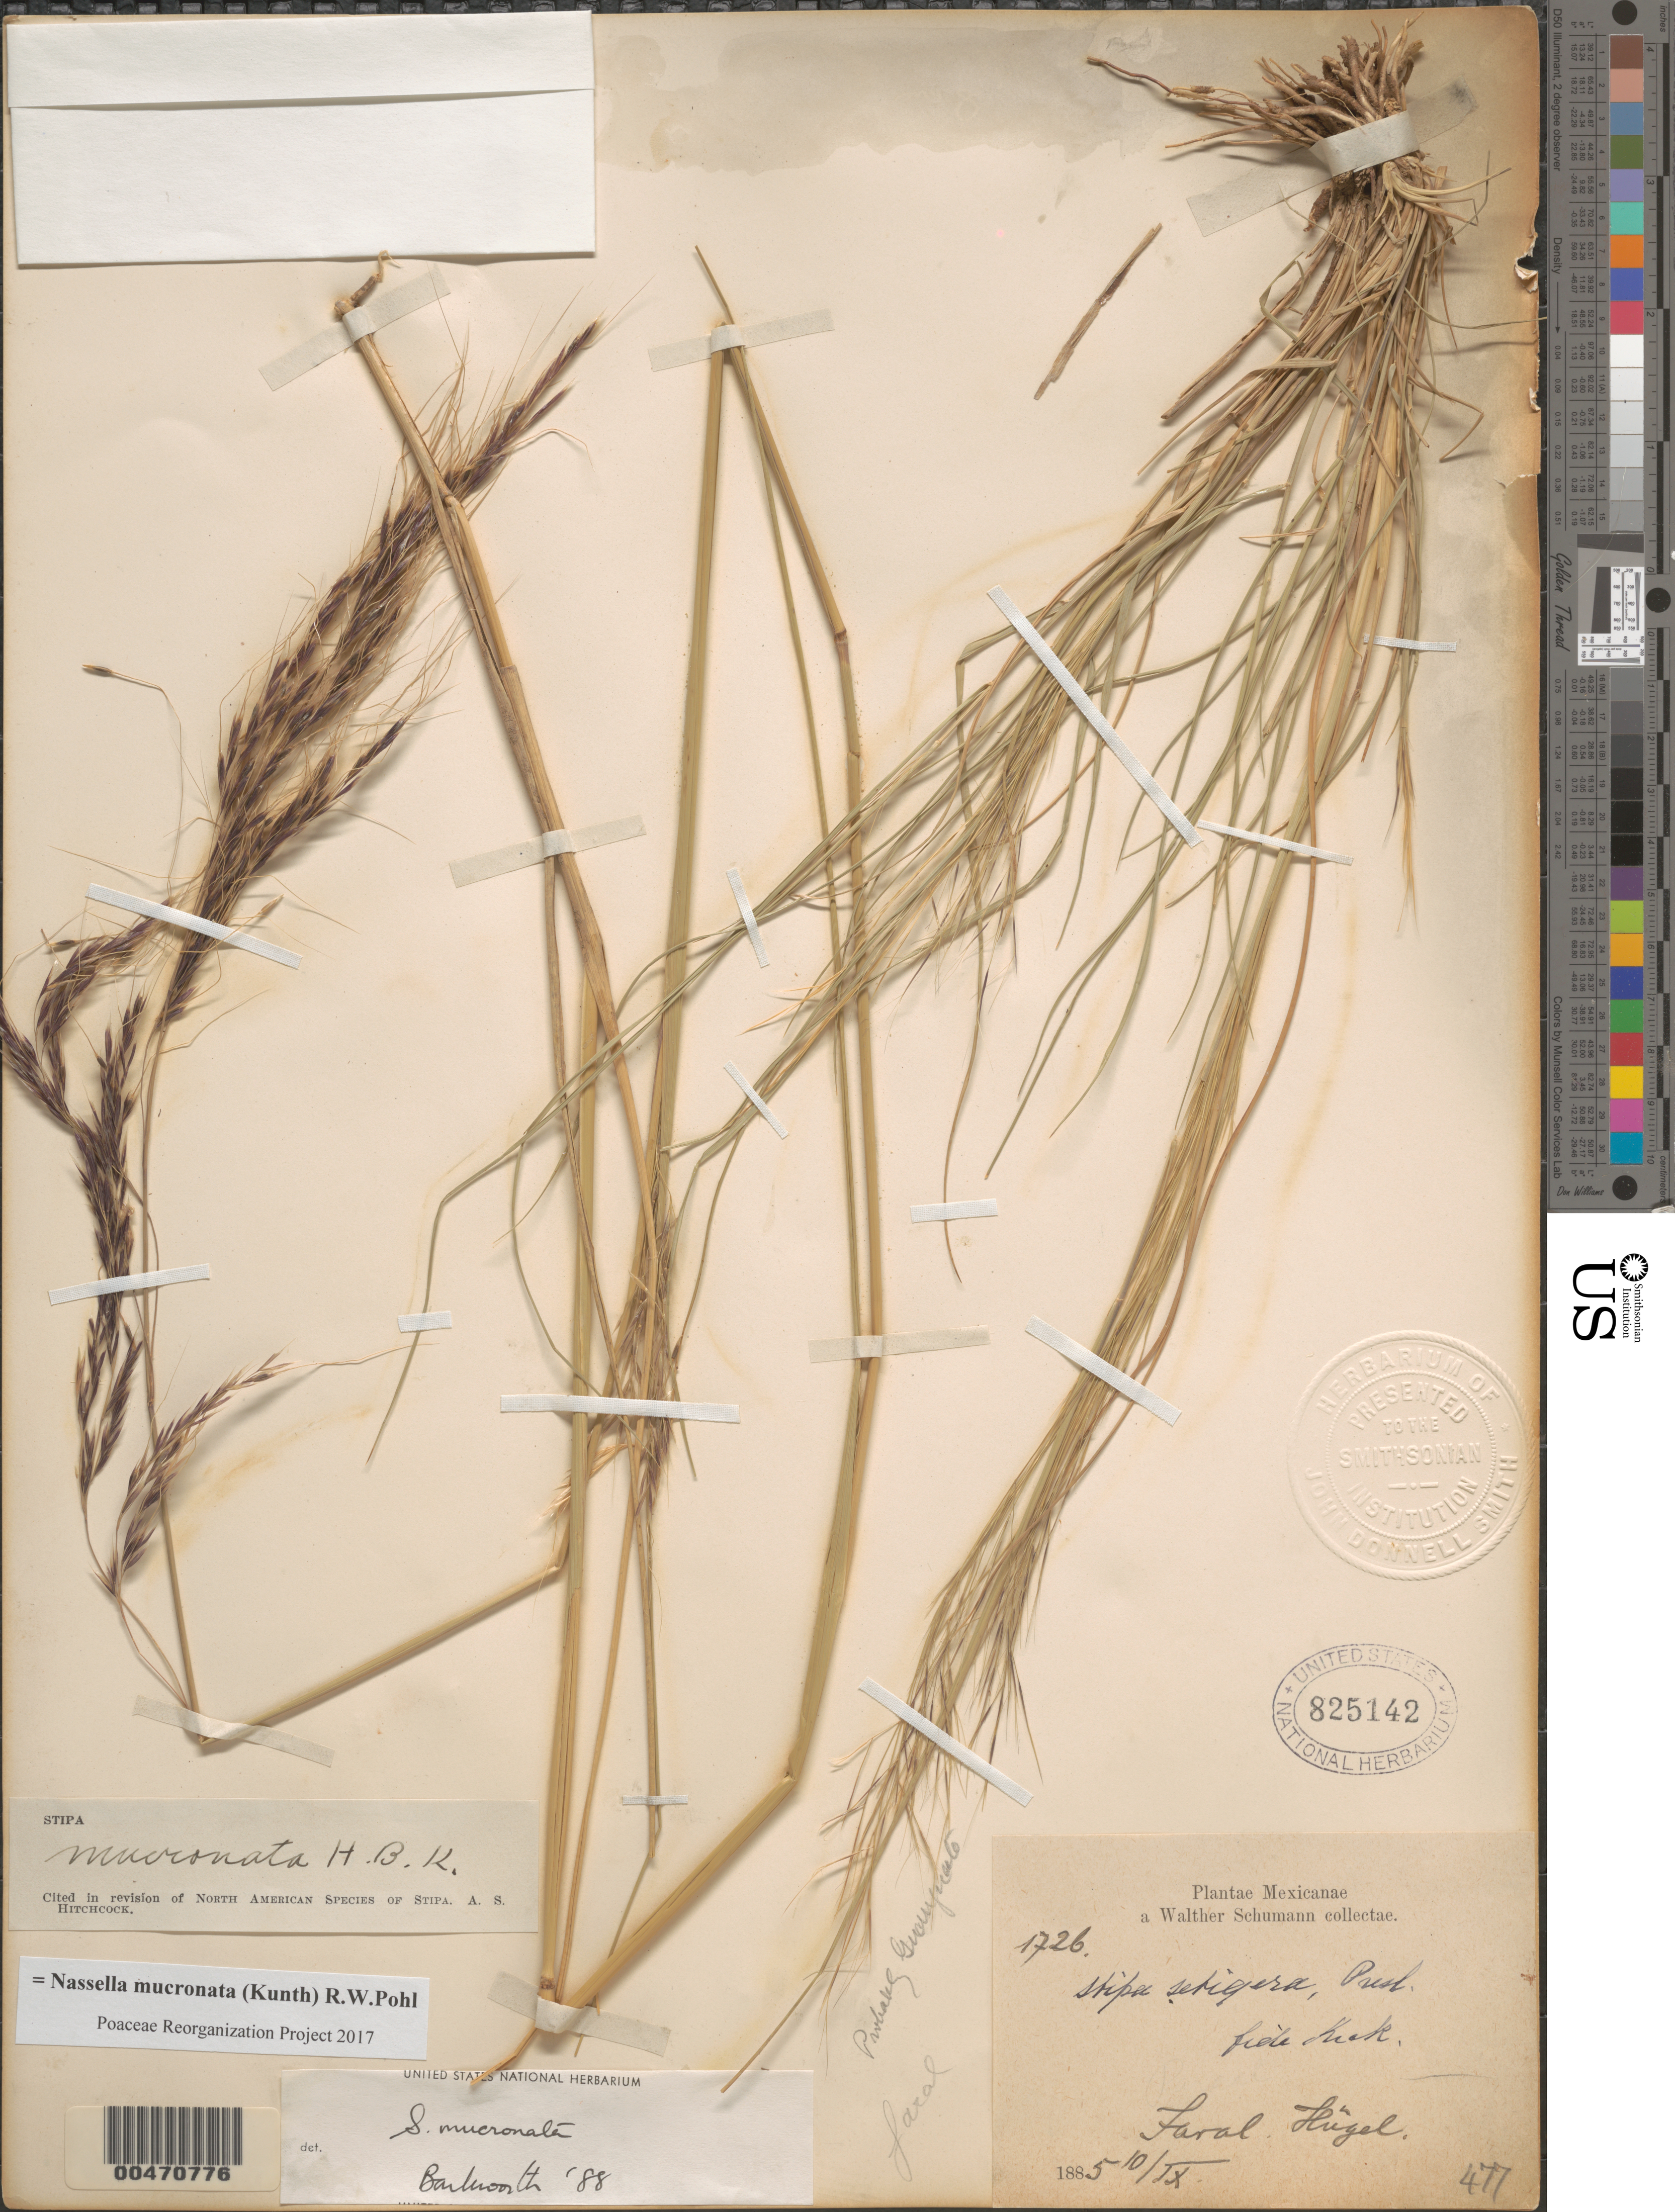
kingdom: Plantae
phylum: Tracheophyta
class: Liliopsida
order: Poales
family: Poaceae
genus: Nassella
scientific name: Nassella mucronata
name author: (Kunth) R.W. Pohl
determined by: Poaceae Reorganization Project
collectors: W. Schumann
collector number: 1726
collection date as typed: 10 Sep 1885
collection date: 1885-09-10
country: Mexico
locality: Jaral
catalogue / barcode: US 825142